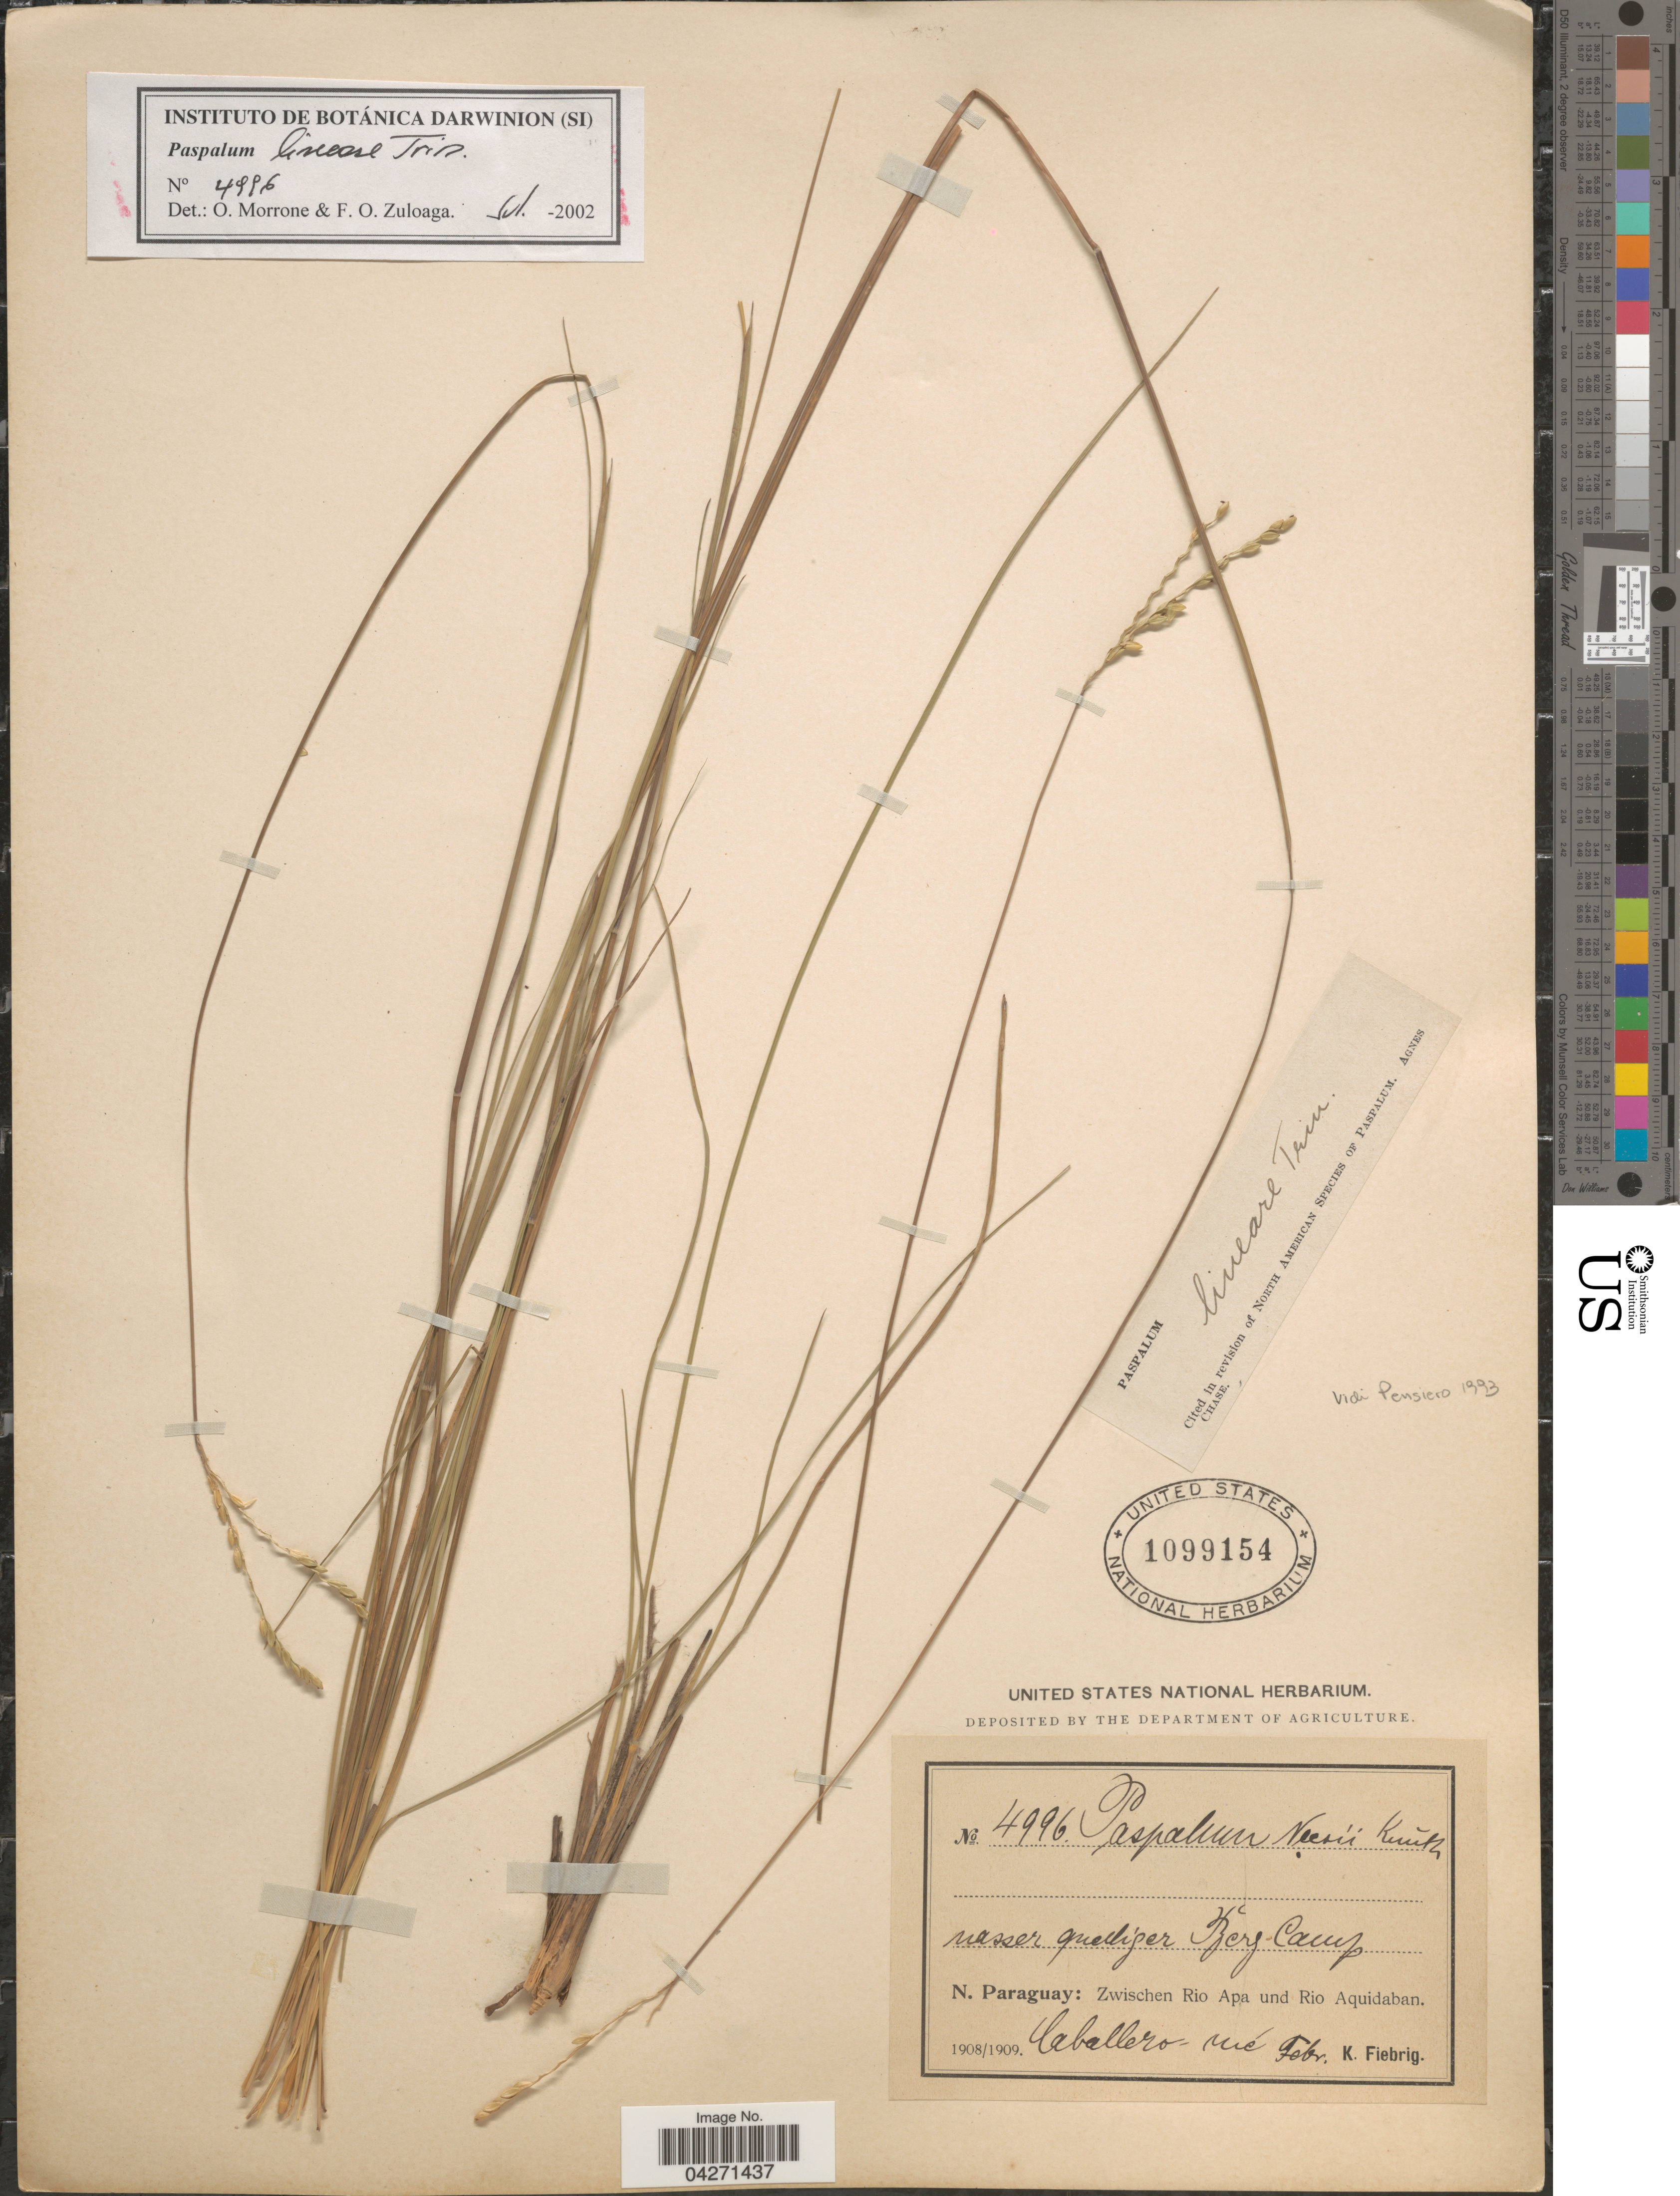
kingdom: Plantae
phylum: Tracheophyta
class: Liliopsida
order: Poales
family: Poaceae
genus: Paspalum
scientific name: Paspalum lineare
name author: E. Fourn.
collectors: K. Fiebrig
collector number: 4996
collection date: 1908-02/1909-02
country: Paraguay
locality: Nasser quelliper Berg Camp. N. Paraguay: Zwischen Rio Apa und Rio Aquidaban.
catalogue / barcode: US 1099154